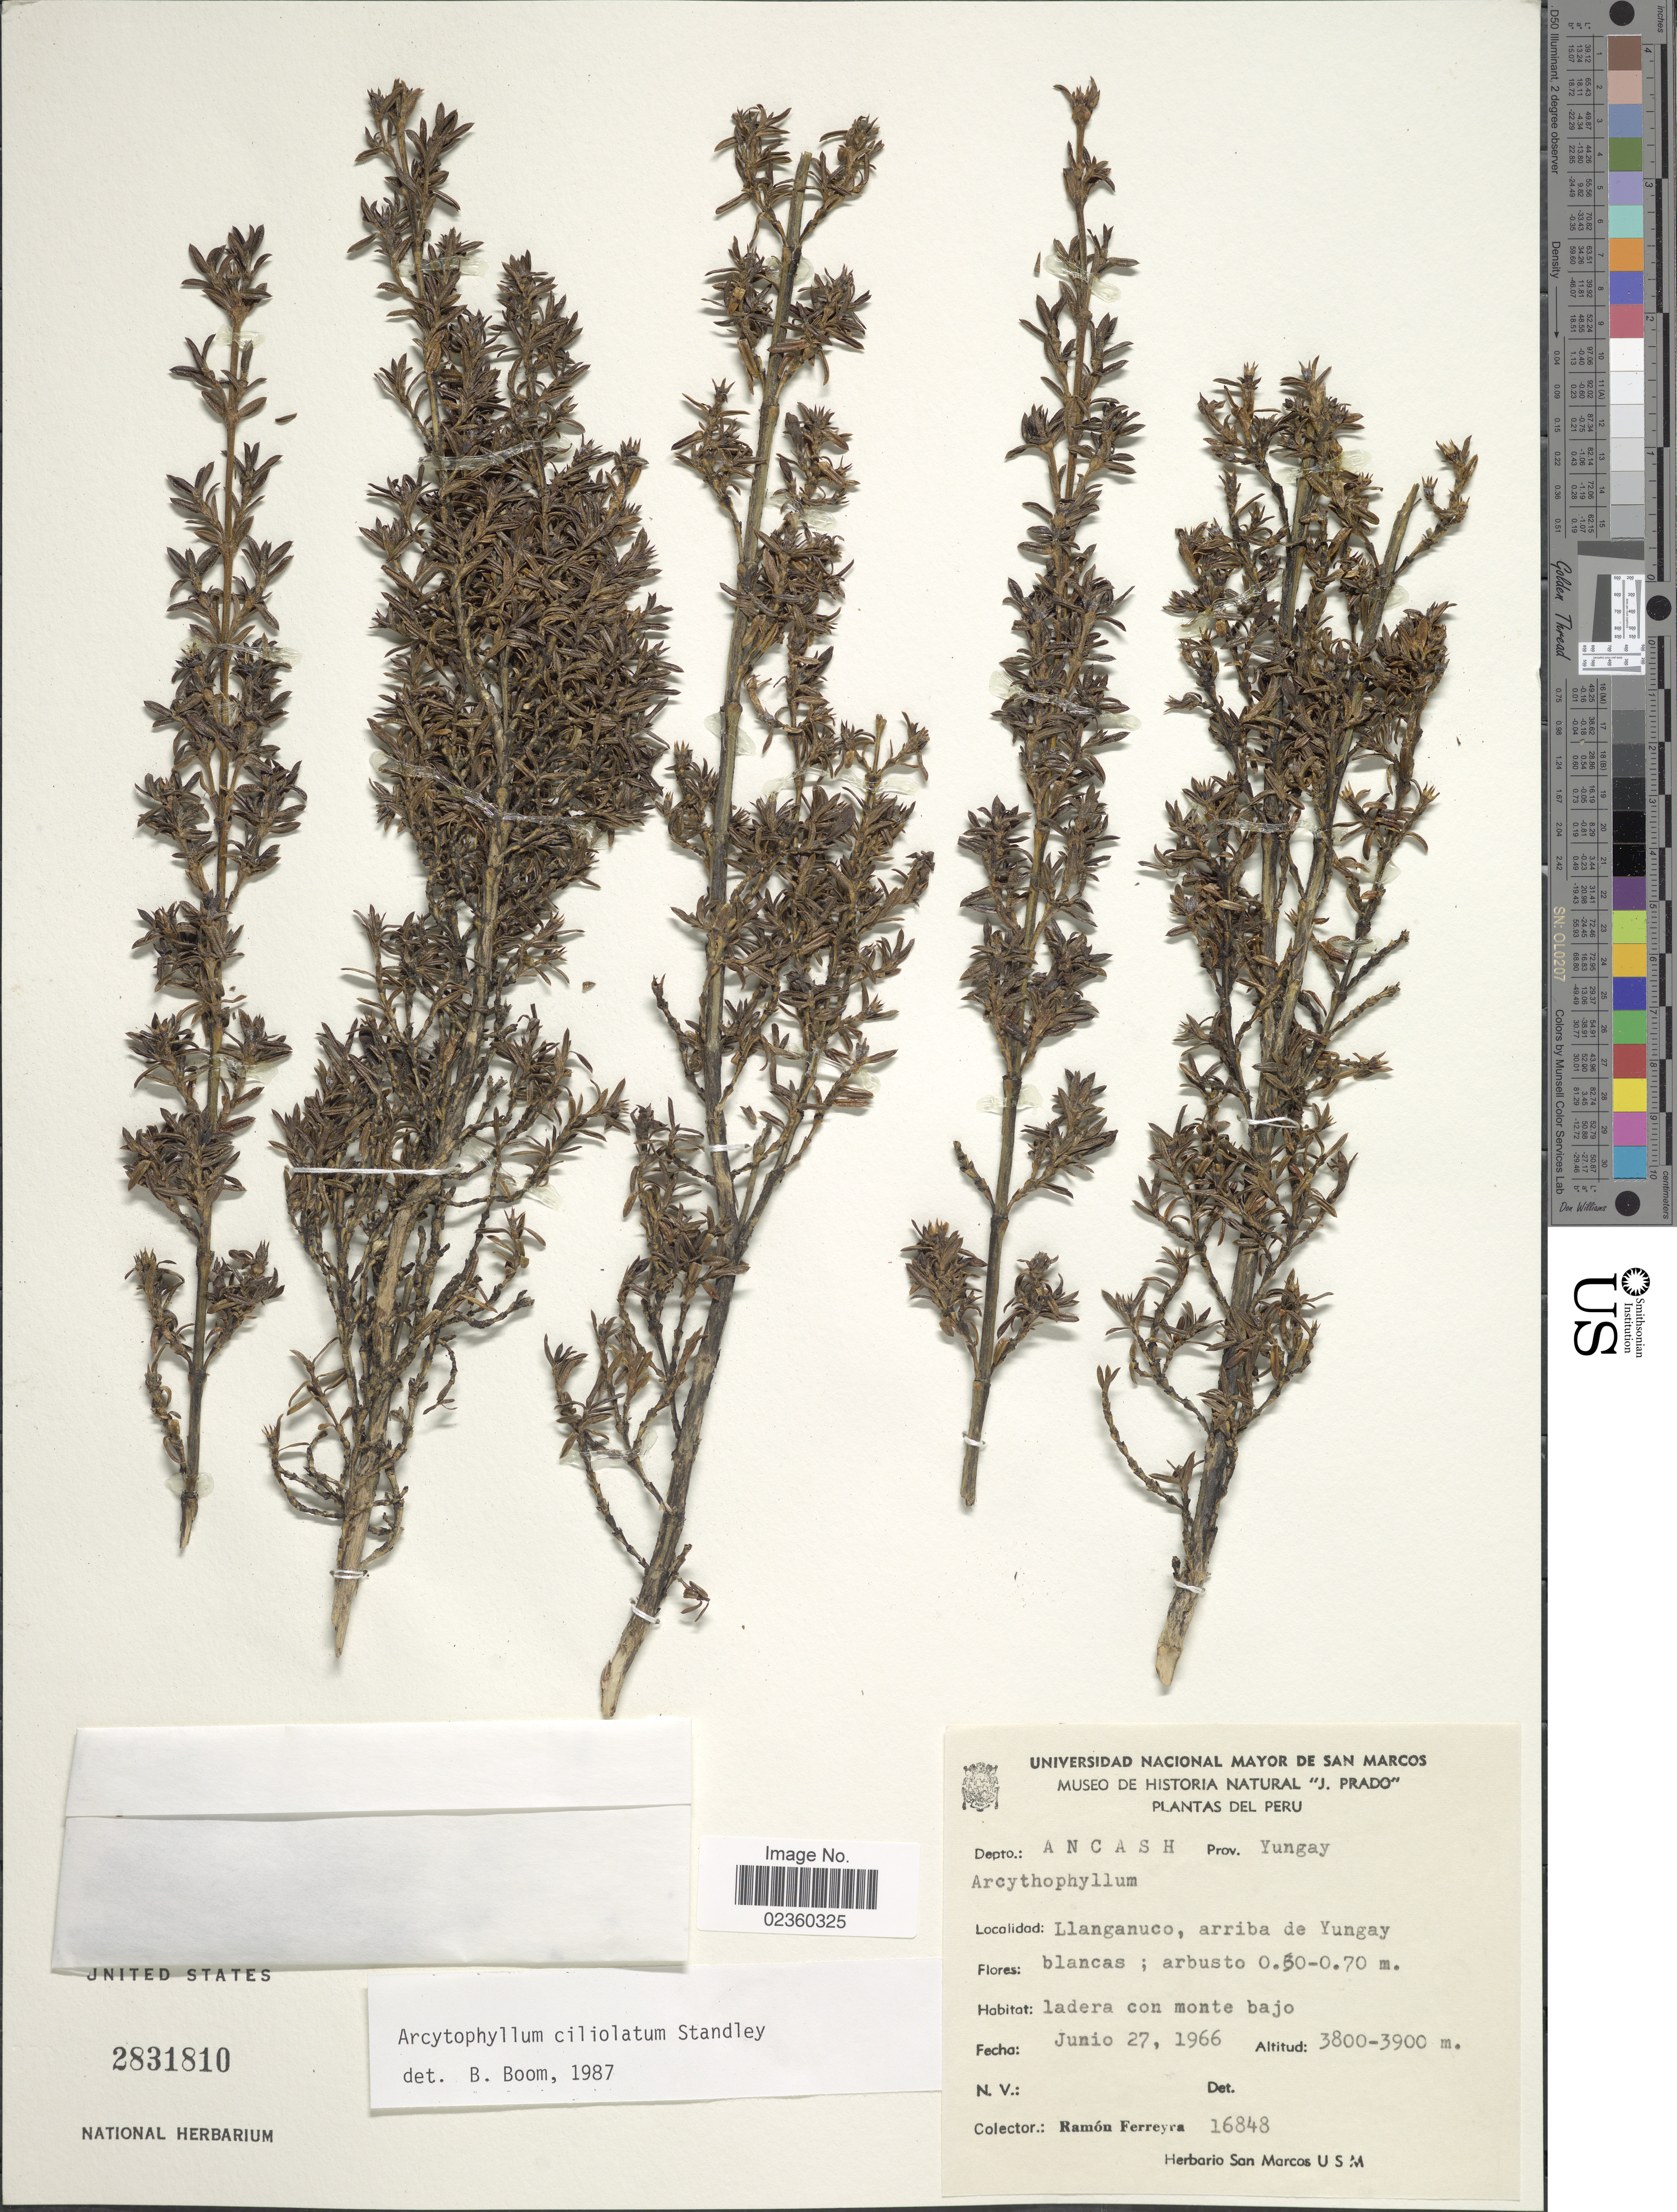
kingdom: Plantae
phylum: Tracheophyta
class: Magnoliopsida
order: Gentianales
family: Rubiaceae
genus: Arcytophyllum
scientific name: Arcytophyllum ciliolatum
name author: Standl.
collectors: R. A. Ferreyra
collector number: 16848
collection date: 1966-06-27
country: Peru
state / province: Ancash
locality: Depto: Ancash, prov. Yungay, Llanganuco, arriba de Yungay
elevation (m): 3800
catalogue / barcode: US 2831810